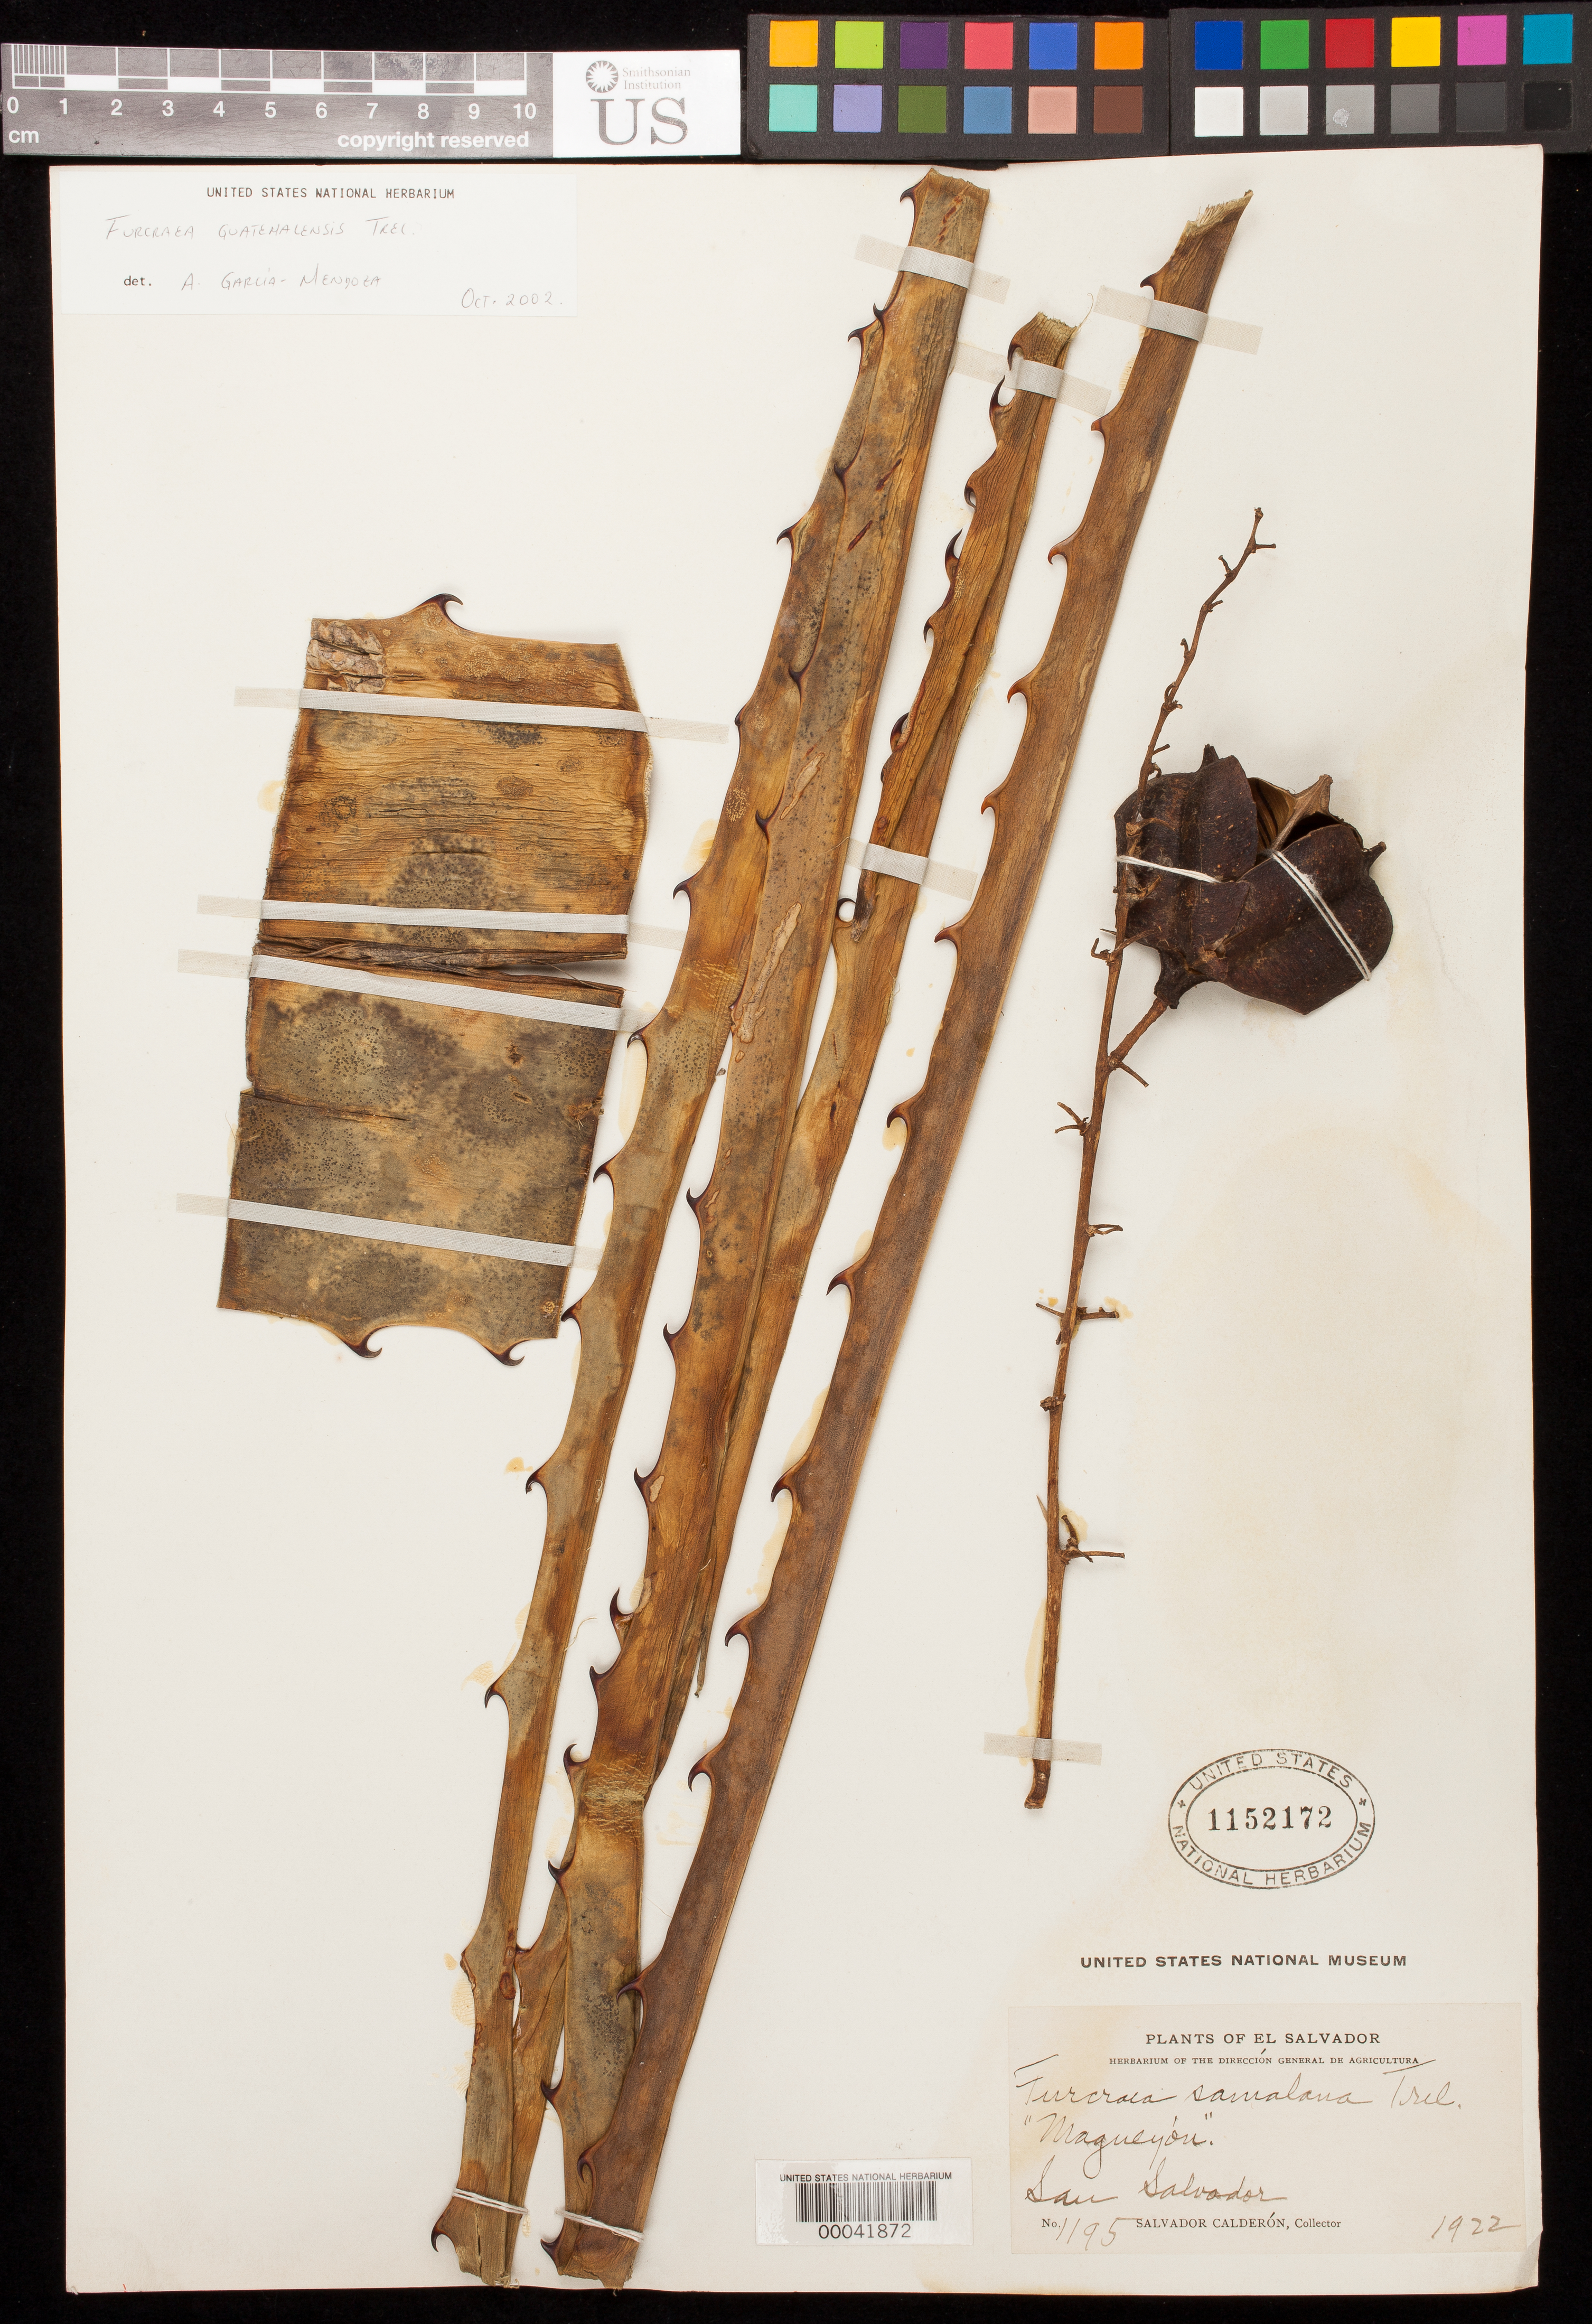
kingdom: Plantae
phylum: Tracheophyta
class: Liliopsida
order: Asparagales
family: Asparagaceae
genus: Furcraea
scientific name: Furcraea guatemalensis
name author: Trel.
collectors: S. Calderón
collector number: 1195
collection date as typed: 1922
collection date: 1922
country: El Salvador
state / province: San Salvador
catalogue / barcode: US 1152172